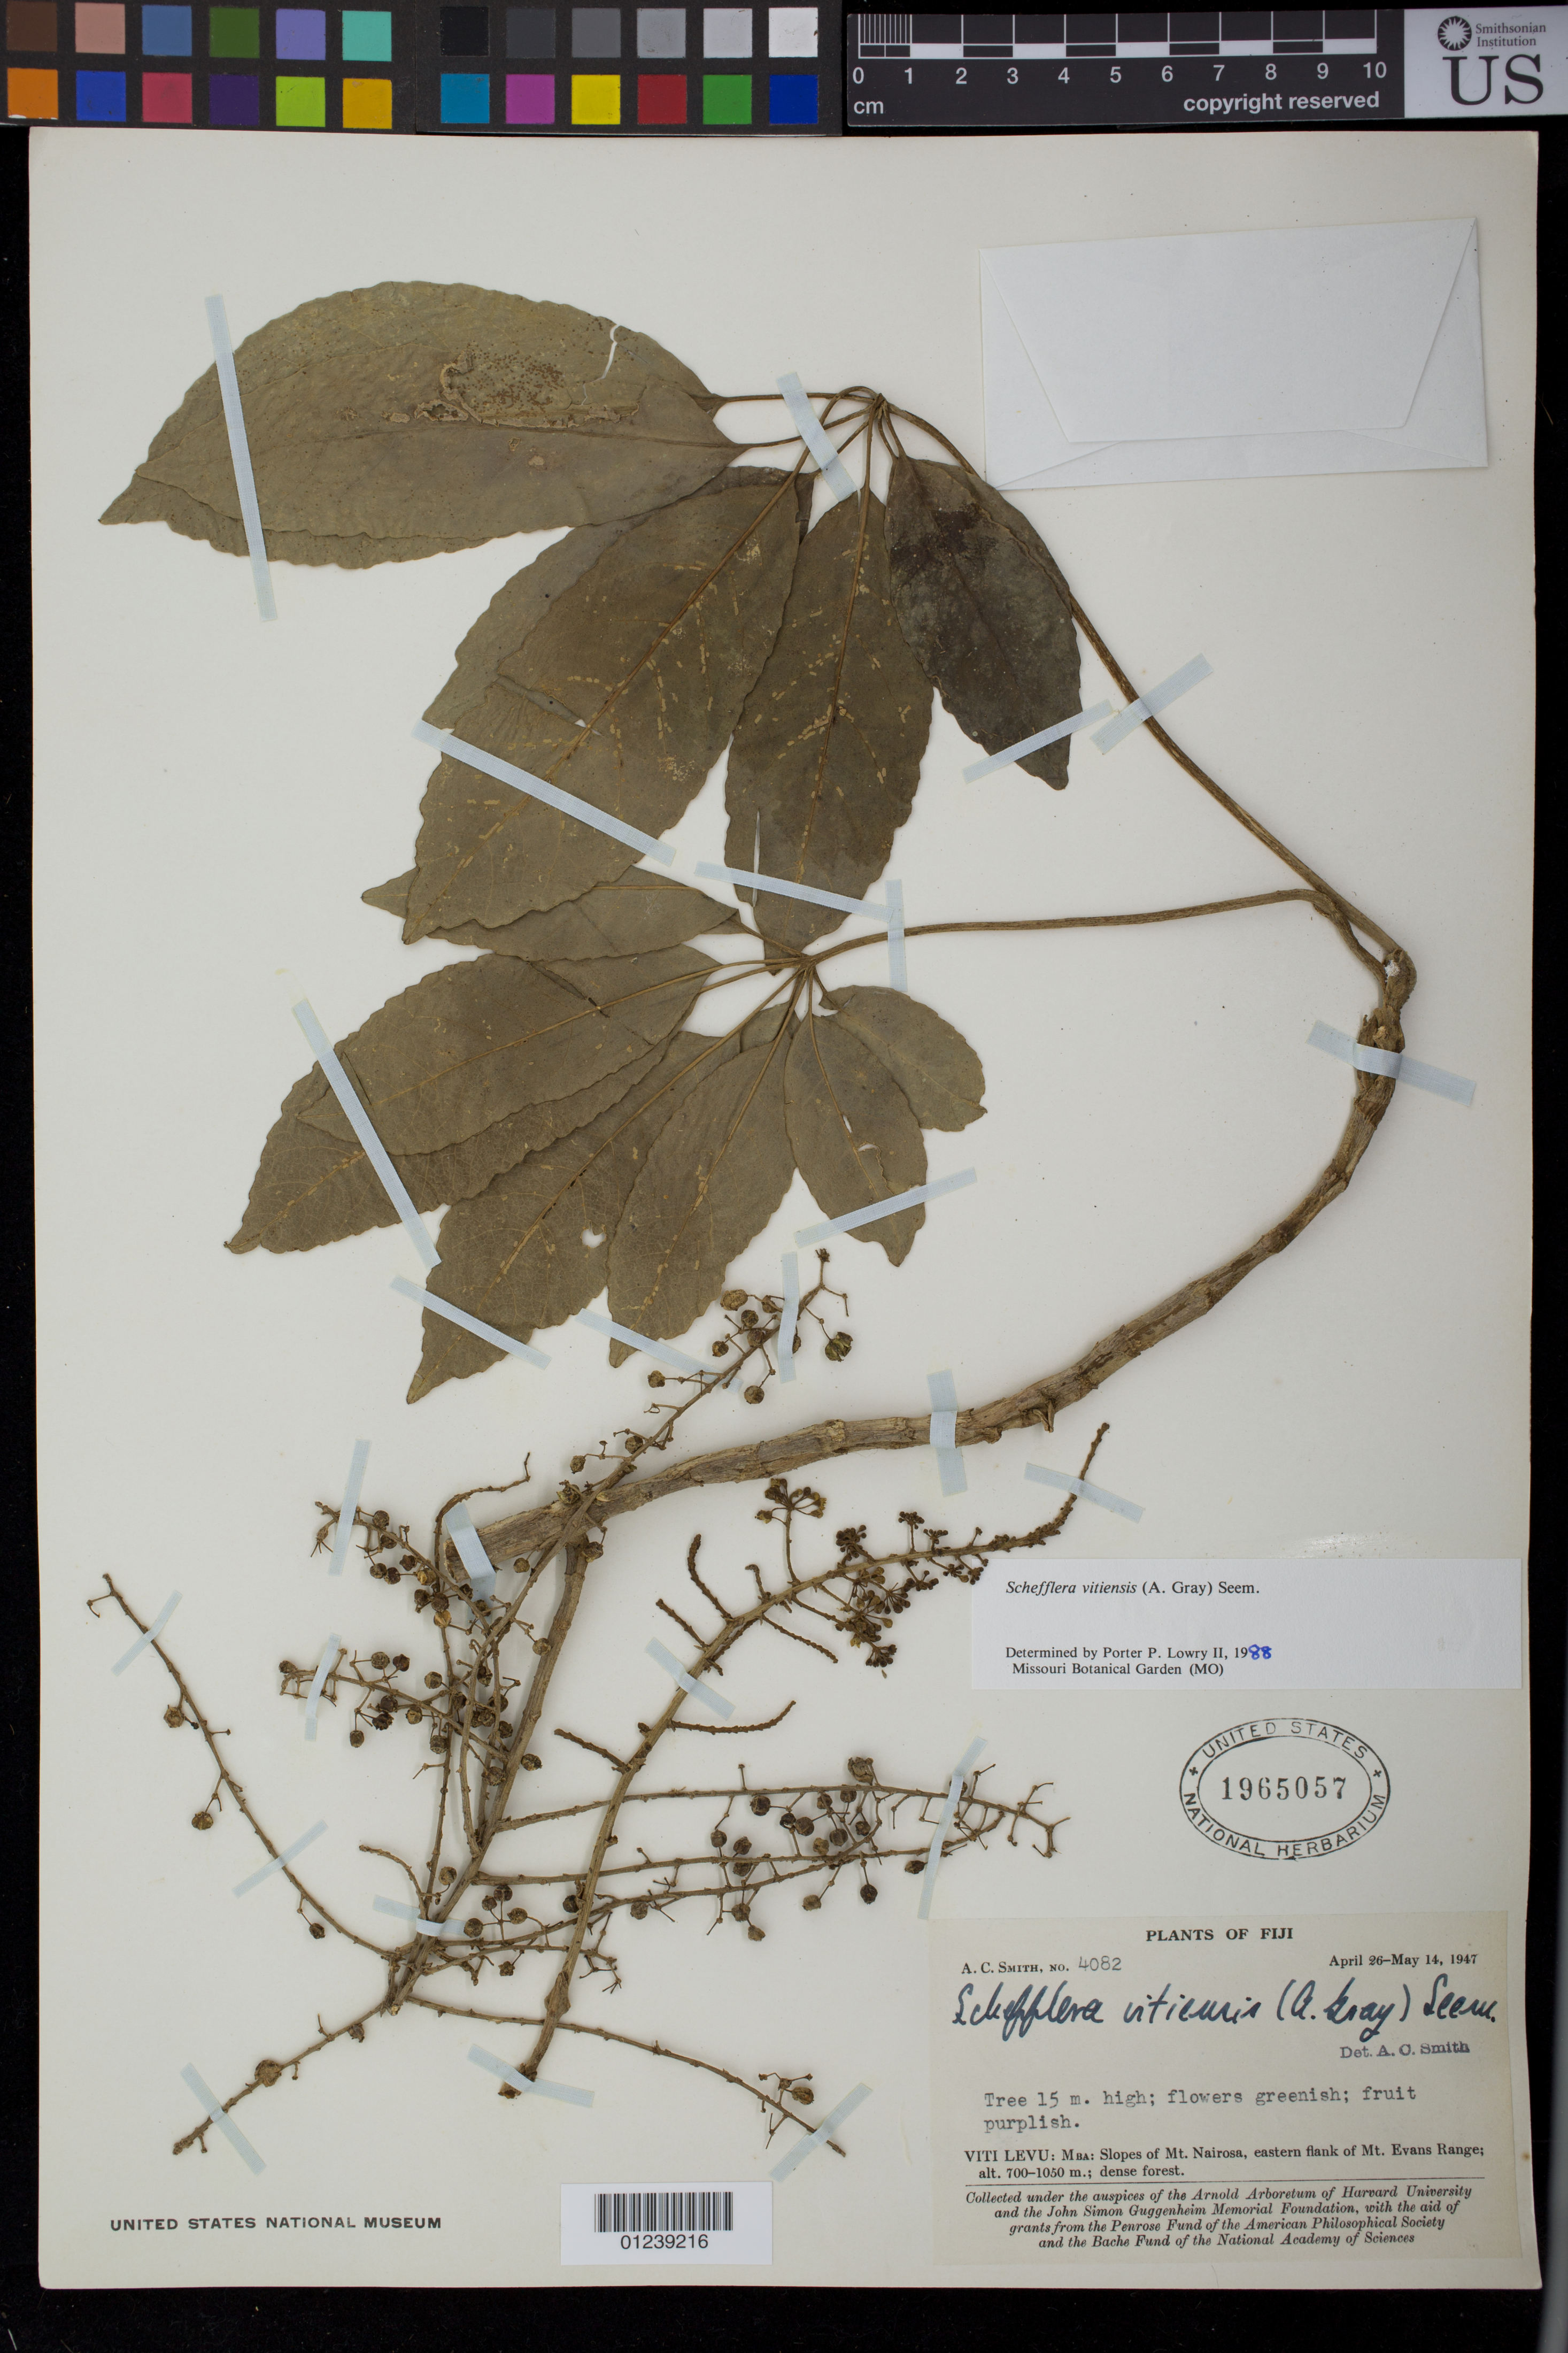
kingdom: Plantae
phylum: Tracheophyta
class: Magnoliopsida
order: Apiales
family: Araliaceae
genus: Schefflera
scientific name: Schefflera vitiensis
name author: (A. Gray) Seem.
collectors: A. C. Smith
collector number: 4082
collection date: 1947-04-26/1947-05-14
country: Fiji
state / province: Western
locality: Viti Levu: Mba: Slopes of Mt. Nairosa, eastern flank of Mt. Evans Range.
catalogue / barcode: US 1965057